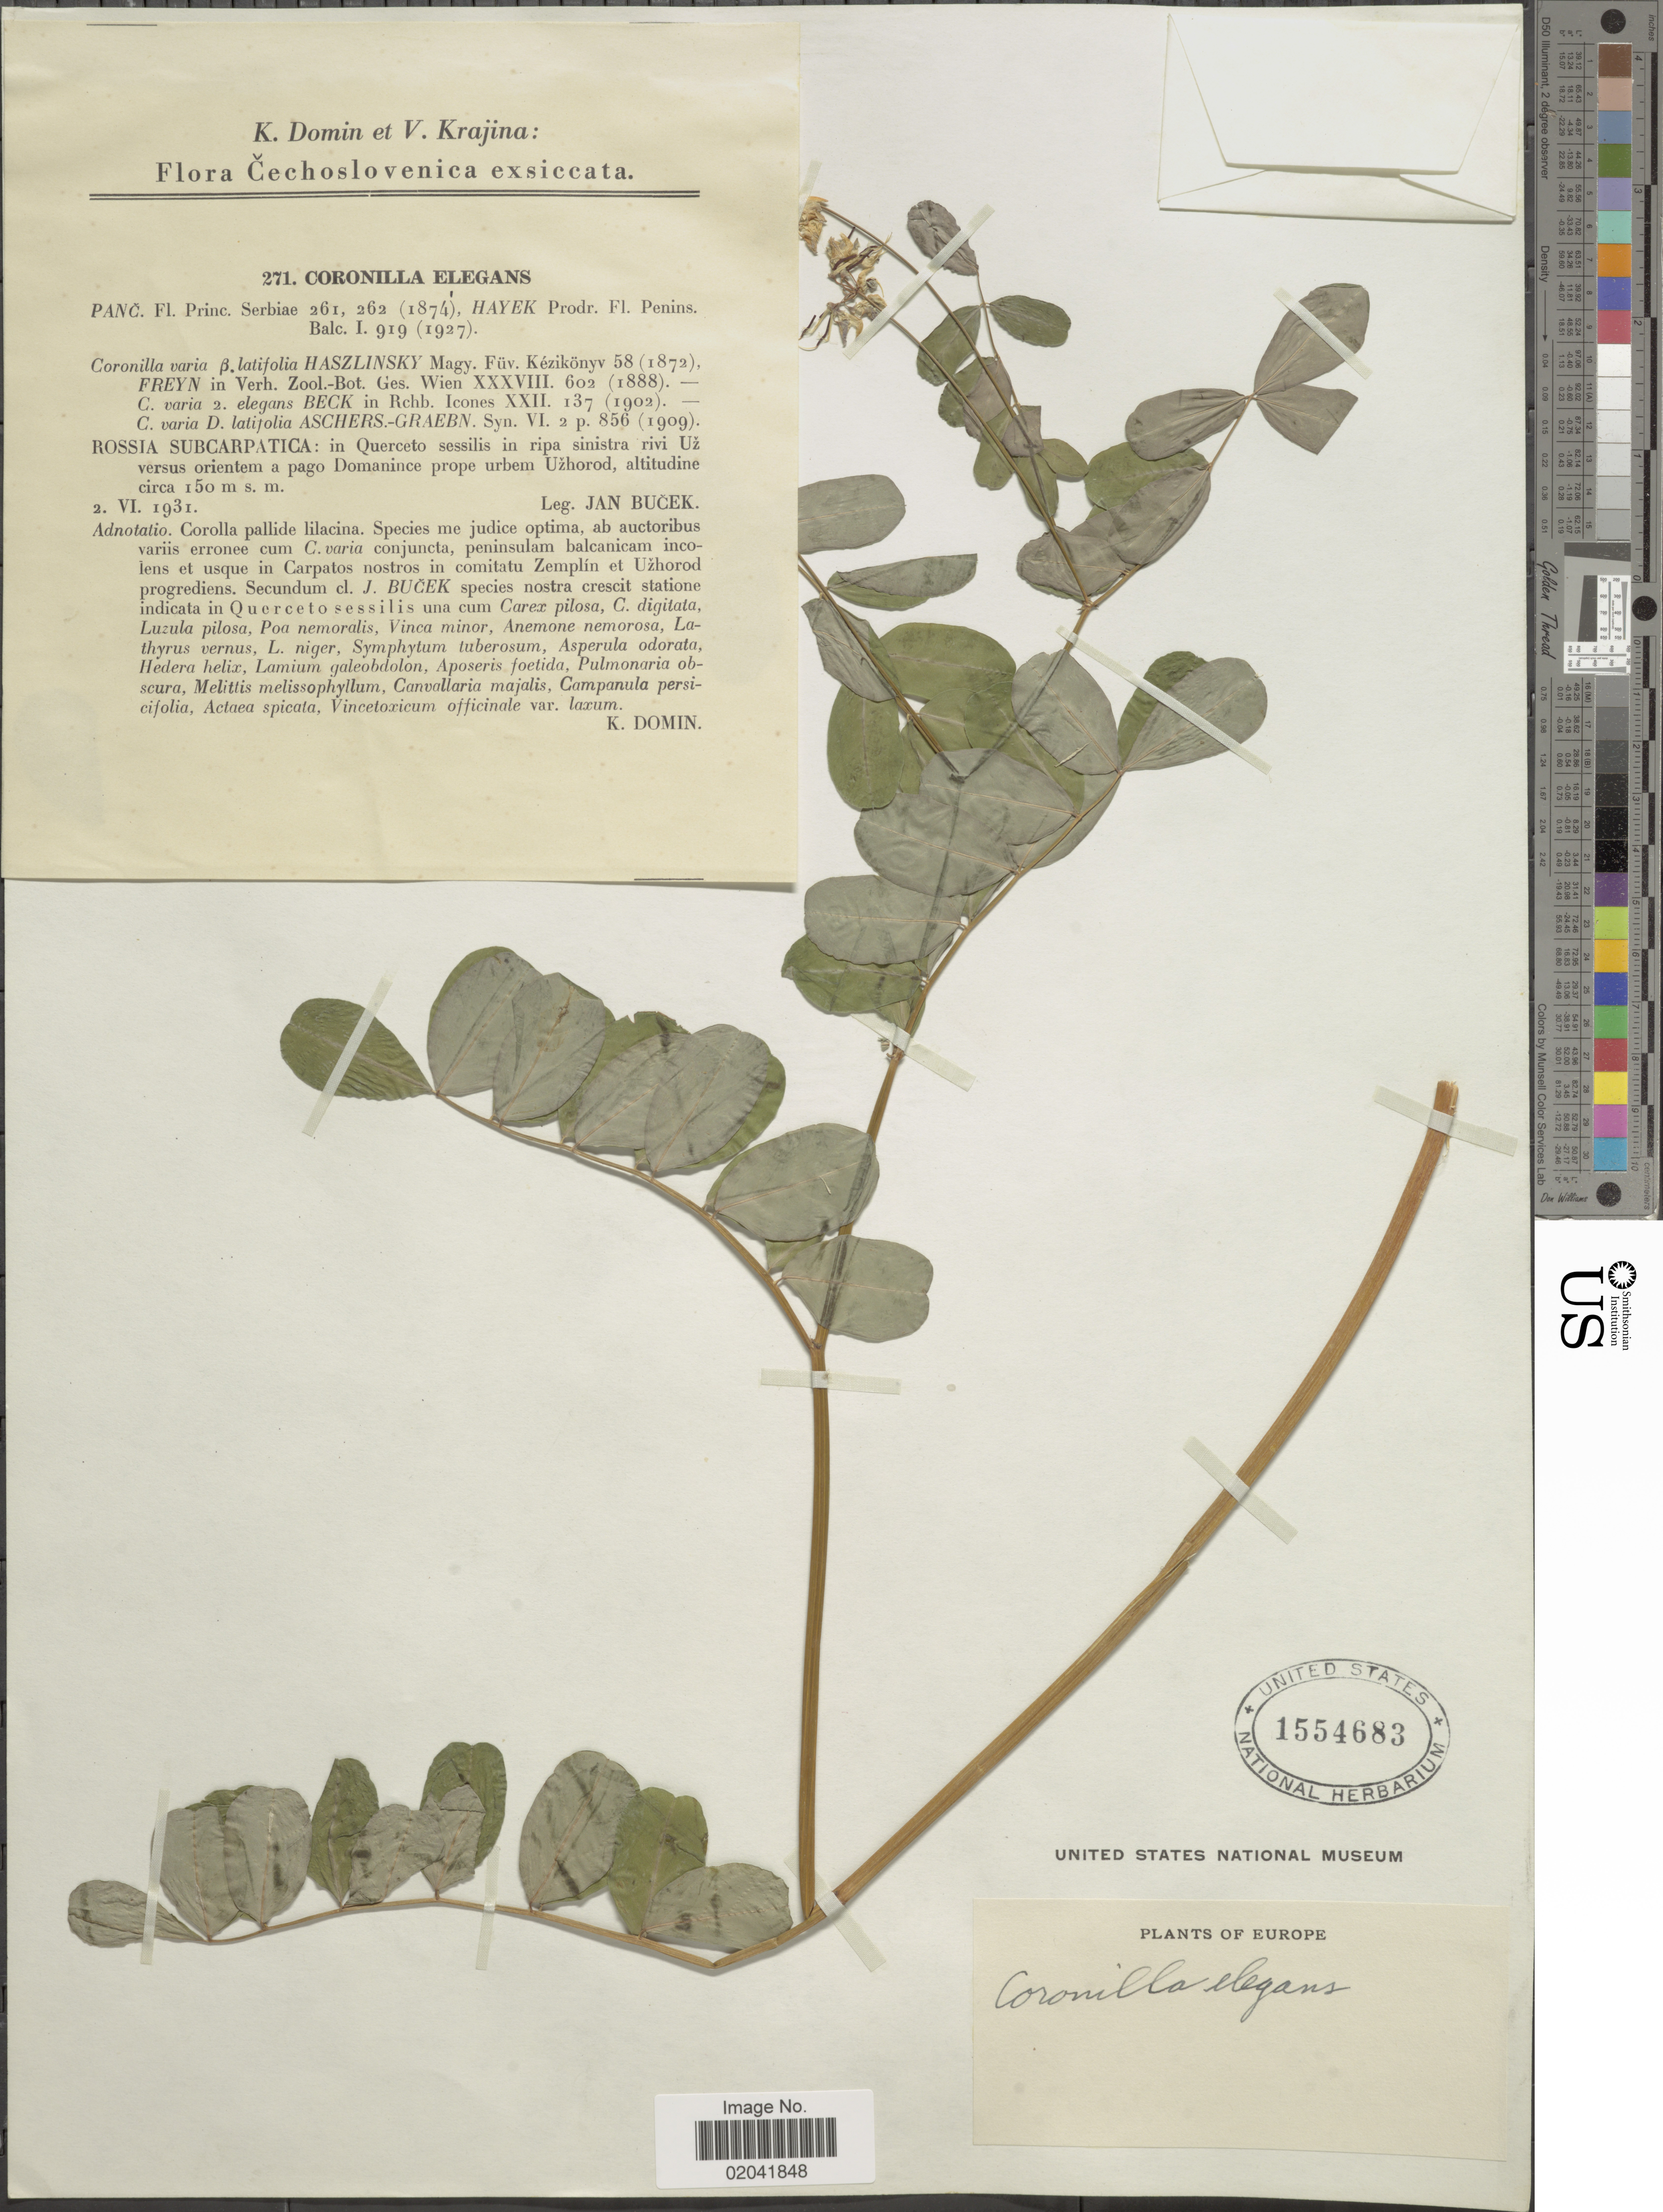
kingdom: Plantae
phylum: Tracheophyta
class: Magnoliopsida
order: Fabales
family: Fabaceae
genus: Coronilla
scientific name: Coronilla elegans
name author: Pančić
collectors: J. Bucek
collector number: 271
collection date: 1931-06-02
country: Slovakia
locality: Cechoslovenica, Rossia Subcarpatica:in Querceto sessilis in ripa sinistra rivi Uz versus orientem a pago Domanince prope urbem Uzhorod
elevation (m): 150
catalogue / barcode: US 1554683